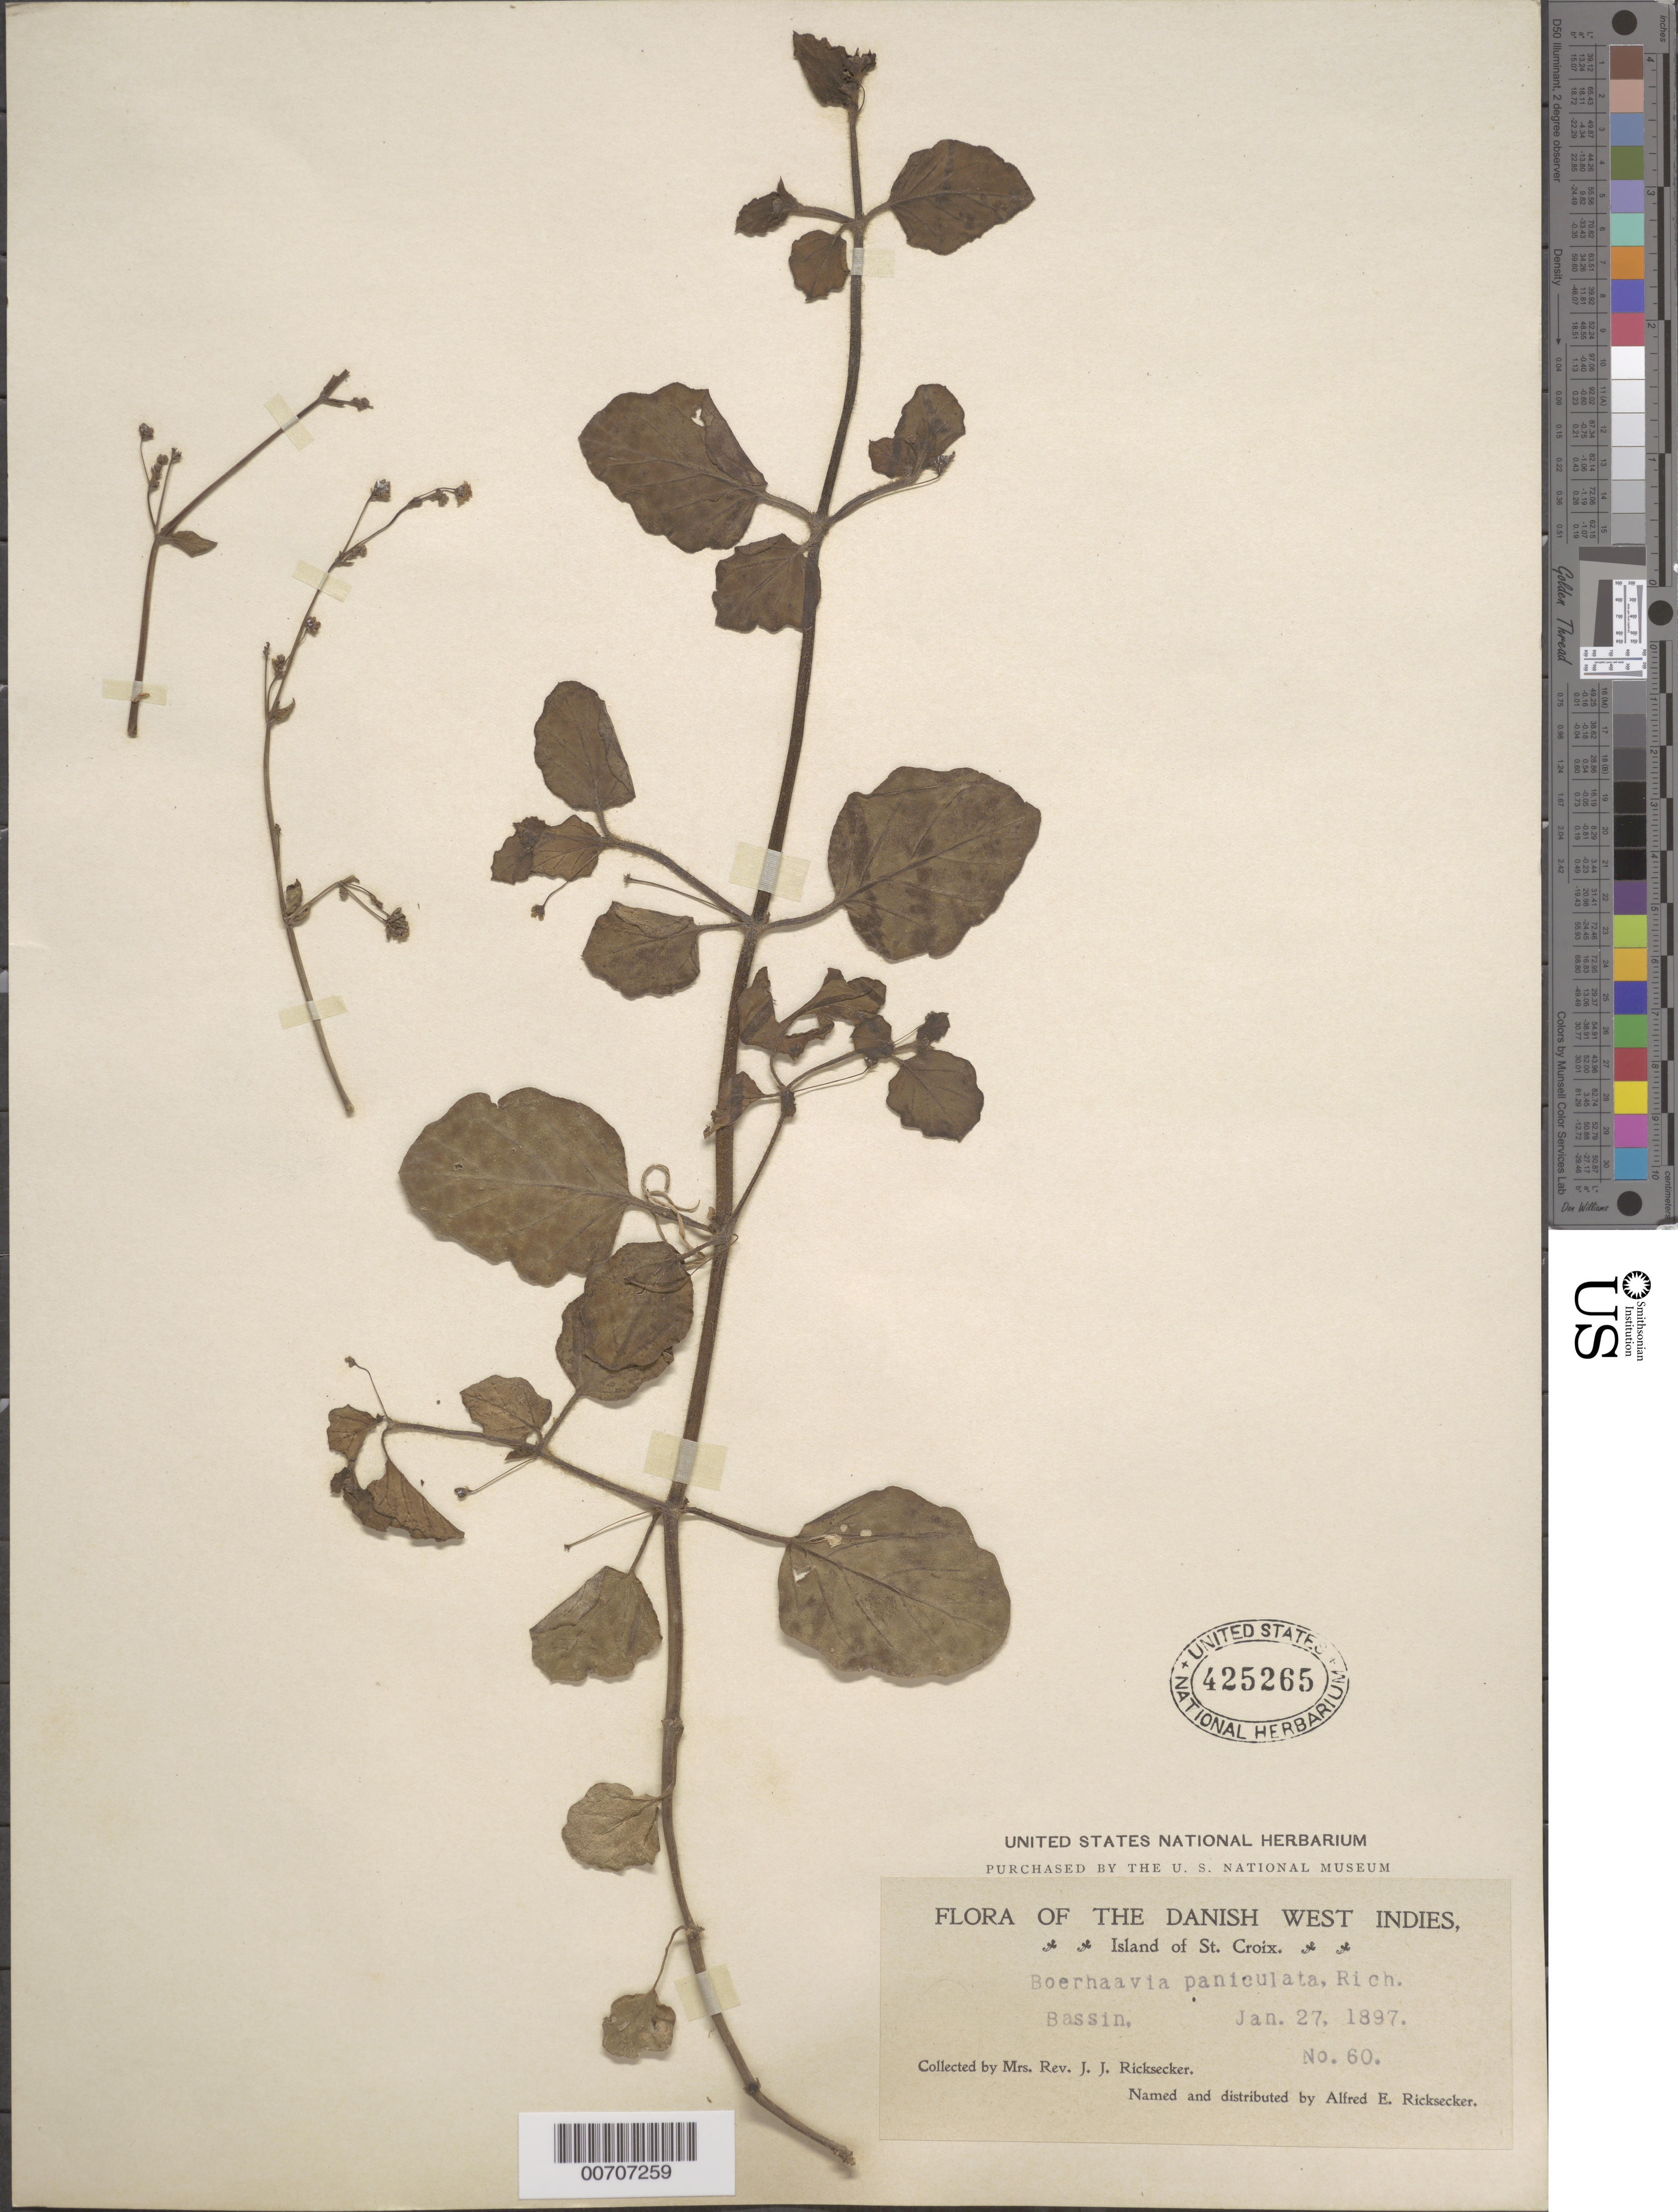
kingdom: Plantae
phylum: Tracheophyta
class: Magnoliopsida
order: Caryophyllales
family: Nyctaginaceae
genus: Boerhavia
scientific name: Boerhavia paniculata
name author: Rich.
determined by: Ricksecker, A. E.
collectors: Mrs. J. J. Ricksecker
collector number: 60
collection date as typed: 27 Jan 1897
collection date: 1897-01-27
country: U.S. Virgin Islands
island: St. Croix Island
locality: Bassin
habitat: Bassin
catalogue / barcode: US 425265